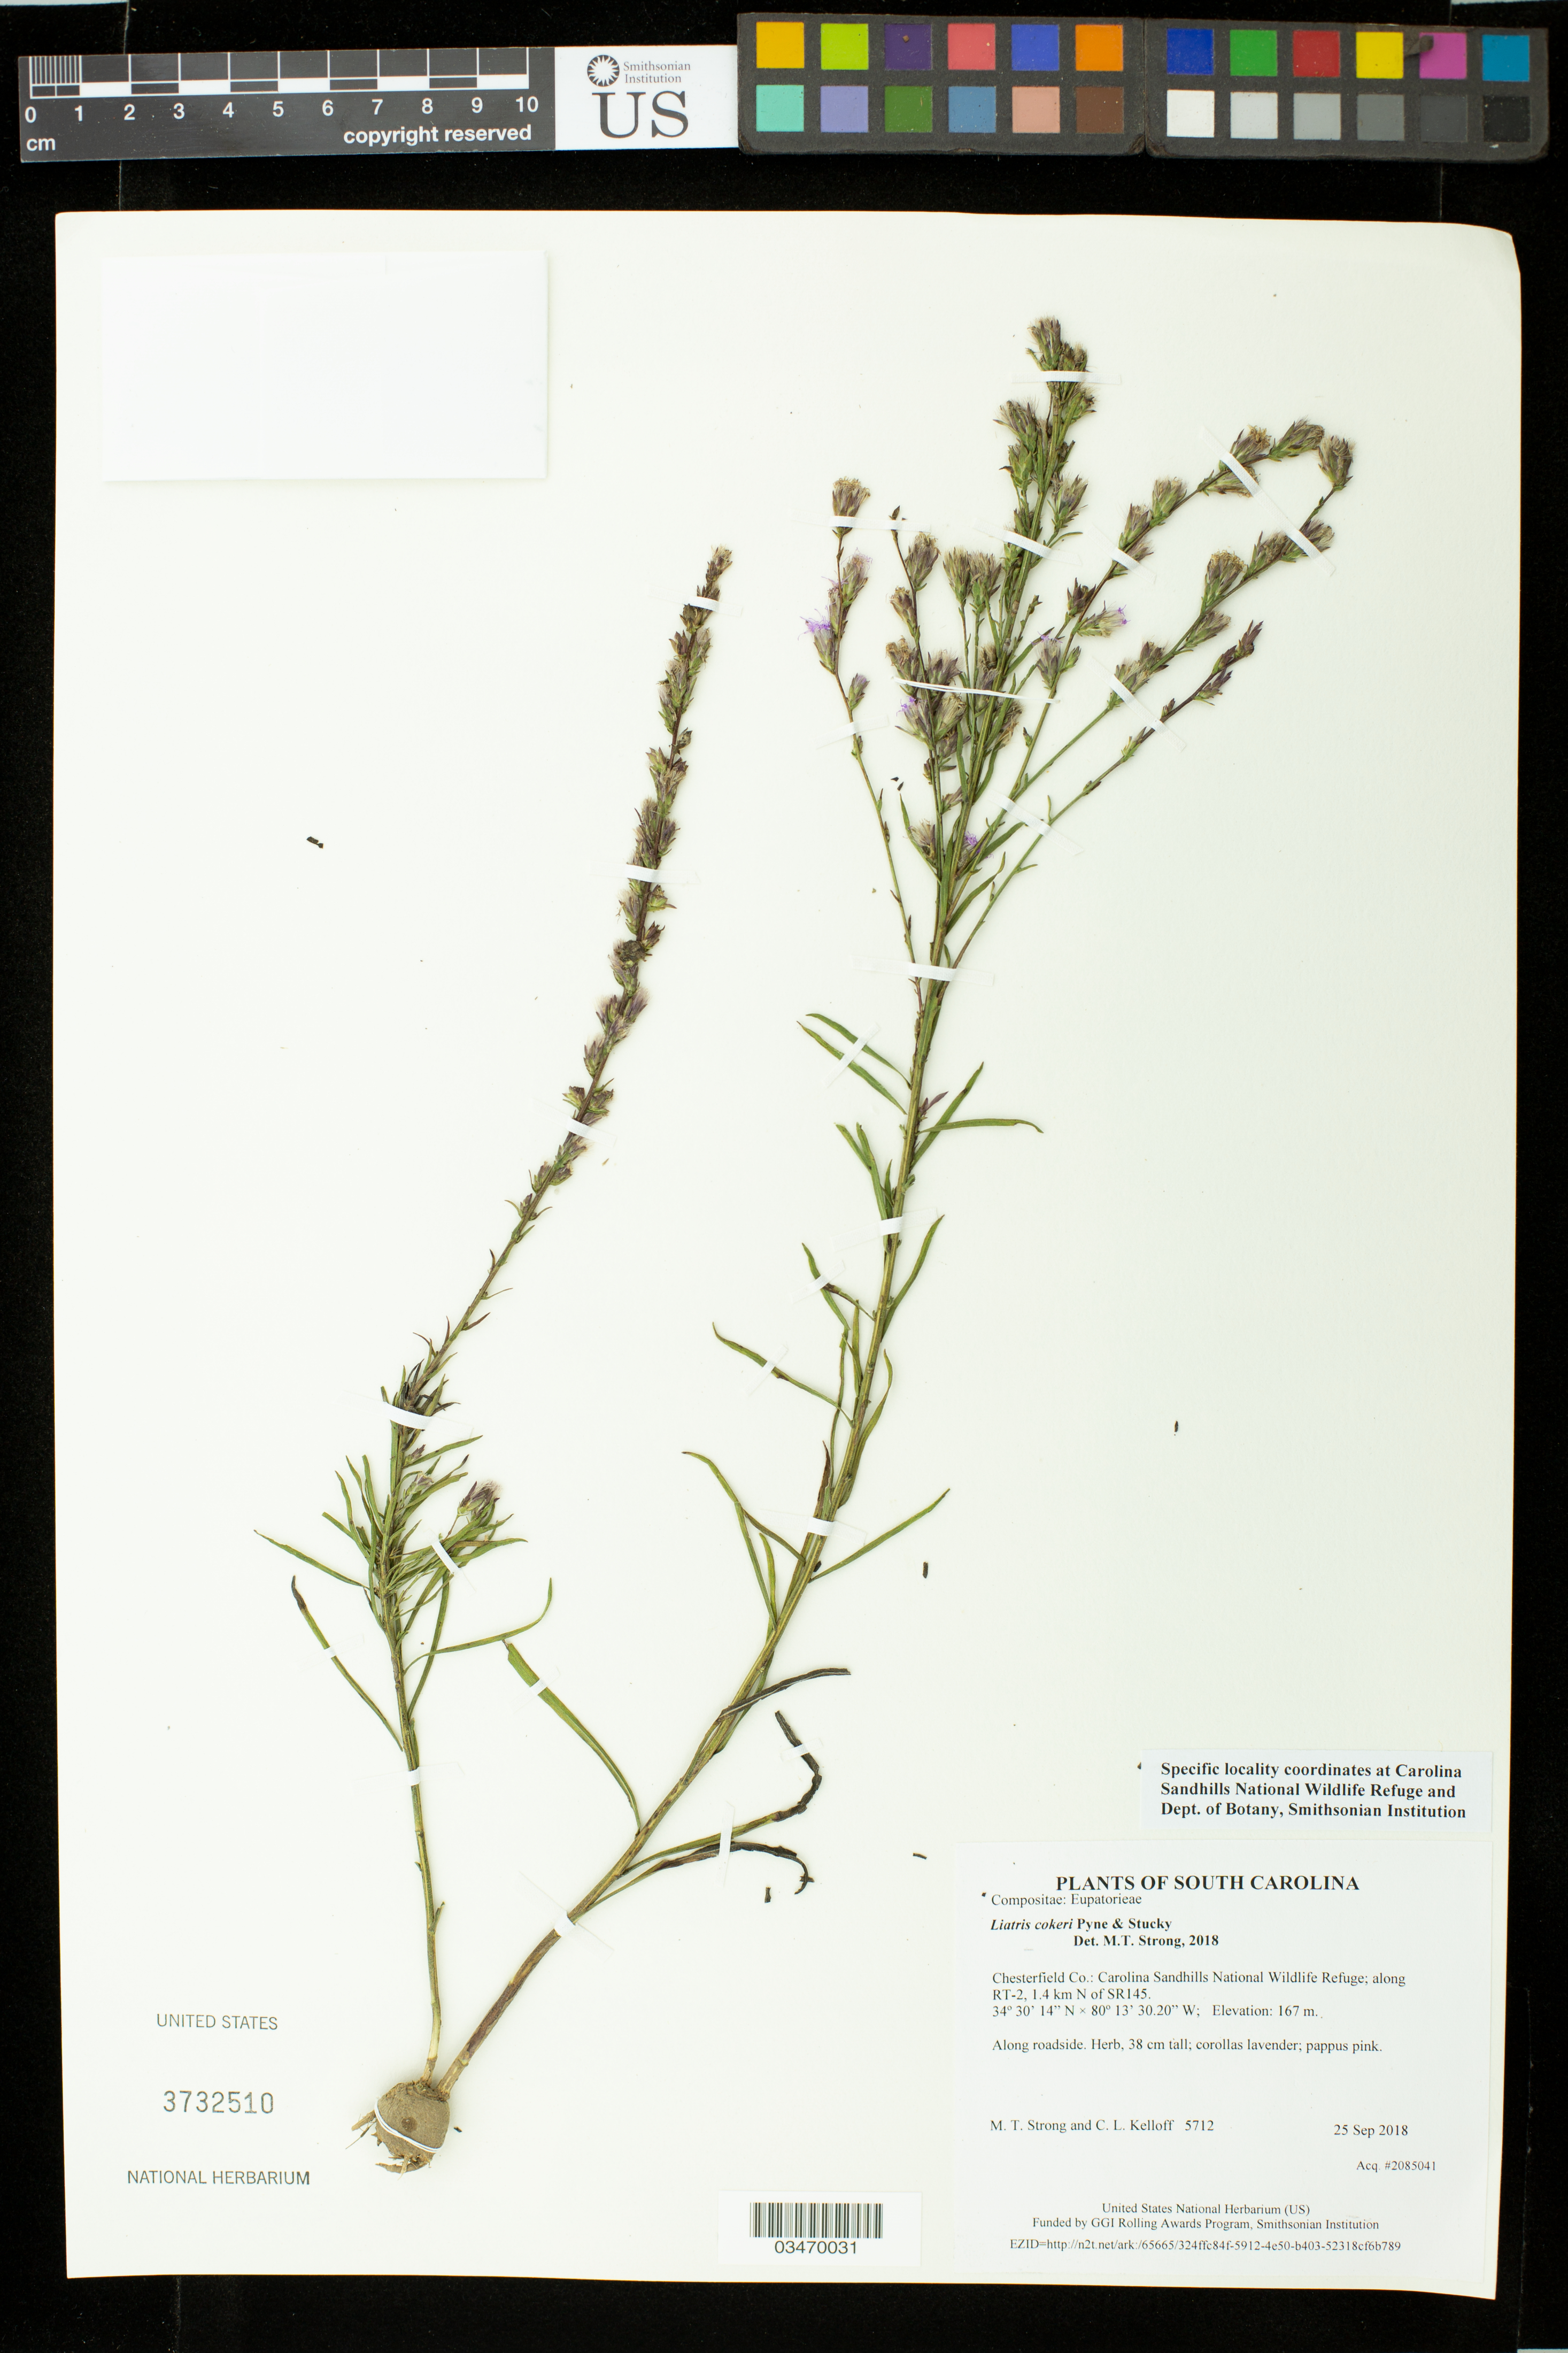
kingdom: Plantae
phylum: Tracheophyta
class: Magnoliopsida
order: Asterales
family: Asteraceae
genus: Liatris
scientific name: Liatris cokeri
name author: Pyne & Stucky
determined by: Strong, M. T., (US), Smithsonian Institution - National Museum of Natural History (UNITED STATES)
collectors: M. T. Strong & C. L. Kelloff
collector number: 5712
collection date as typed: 25 Sep 2018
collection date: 2018-09-25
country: United States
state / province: South Carolina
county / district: Chesterfield Co.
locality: Carolina Sandhills National Wildlife Refuge; along RT-2, 1.4 km N of SR145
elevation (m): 167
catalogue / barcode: US 3732510